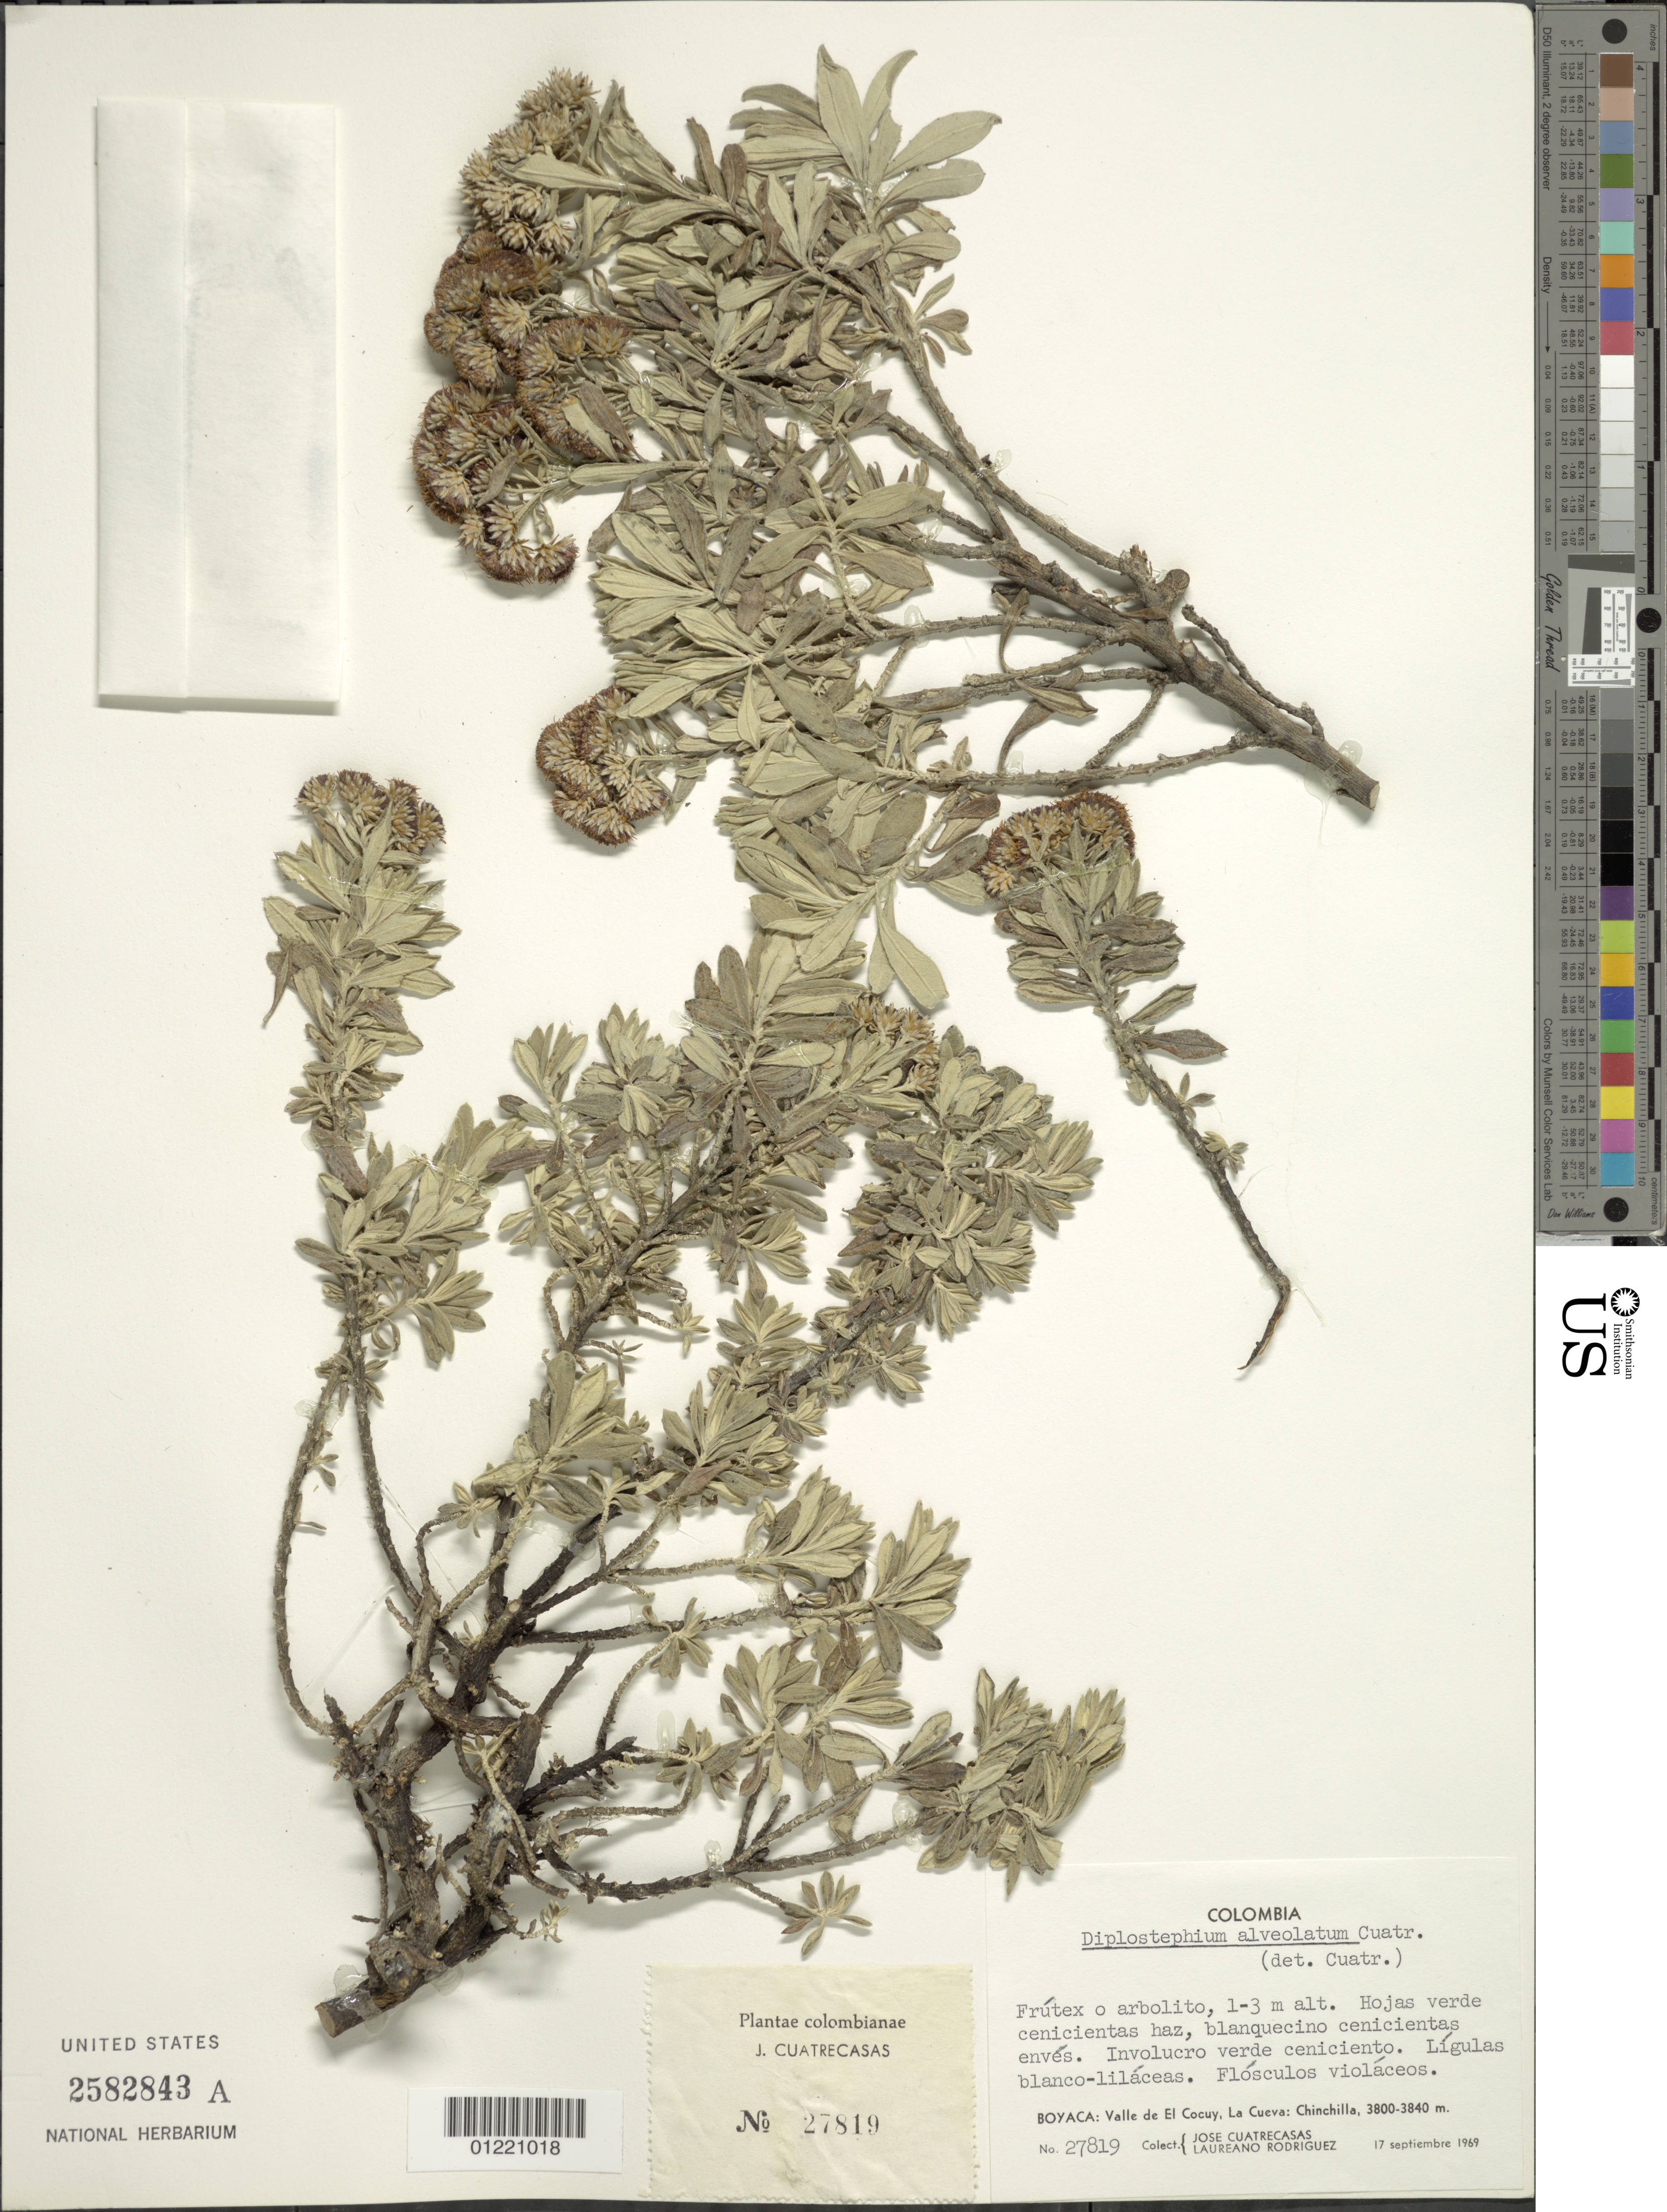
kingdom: Plantae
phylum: Tracheophyta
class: Magnoliopsida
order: Asterales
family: Asteraceae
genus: Diplostephium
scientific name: Diplostephium alveolatum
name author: Cuatrec.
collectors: J. Cuatrecasas & L. Rodriguez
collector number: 27819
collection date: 1969-09-17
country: Colombia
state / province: Boyacá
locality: Valle de El Cocy, La Cueva: Chinchilla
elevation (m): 3800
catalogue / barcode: US 2582843A